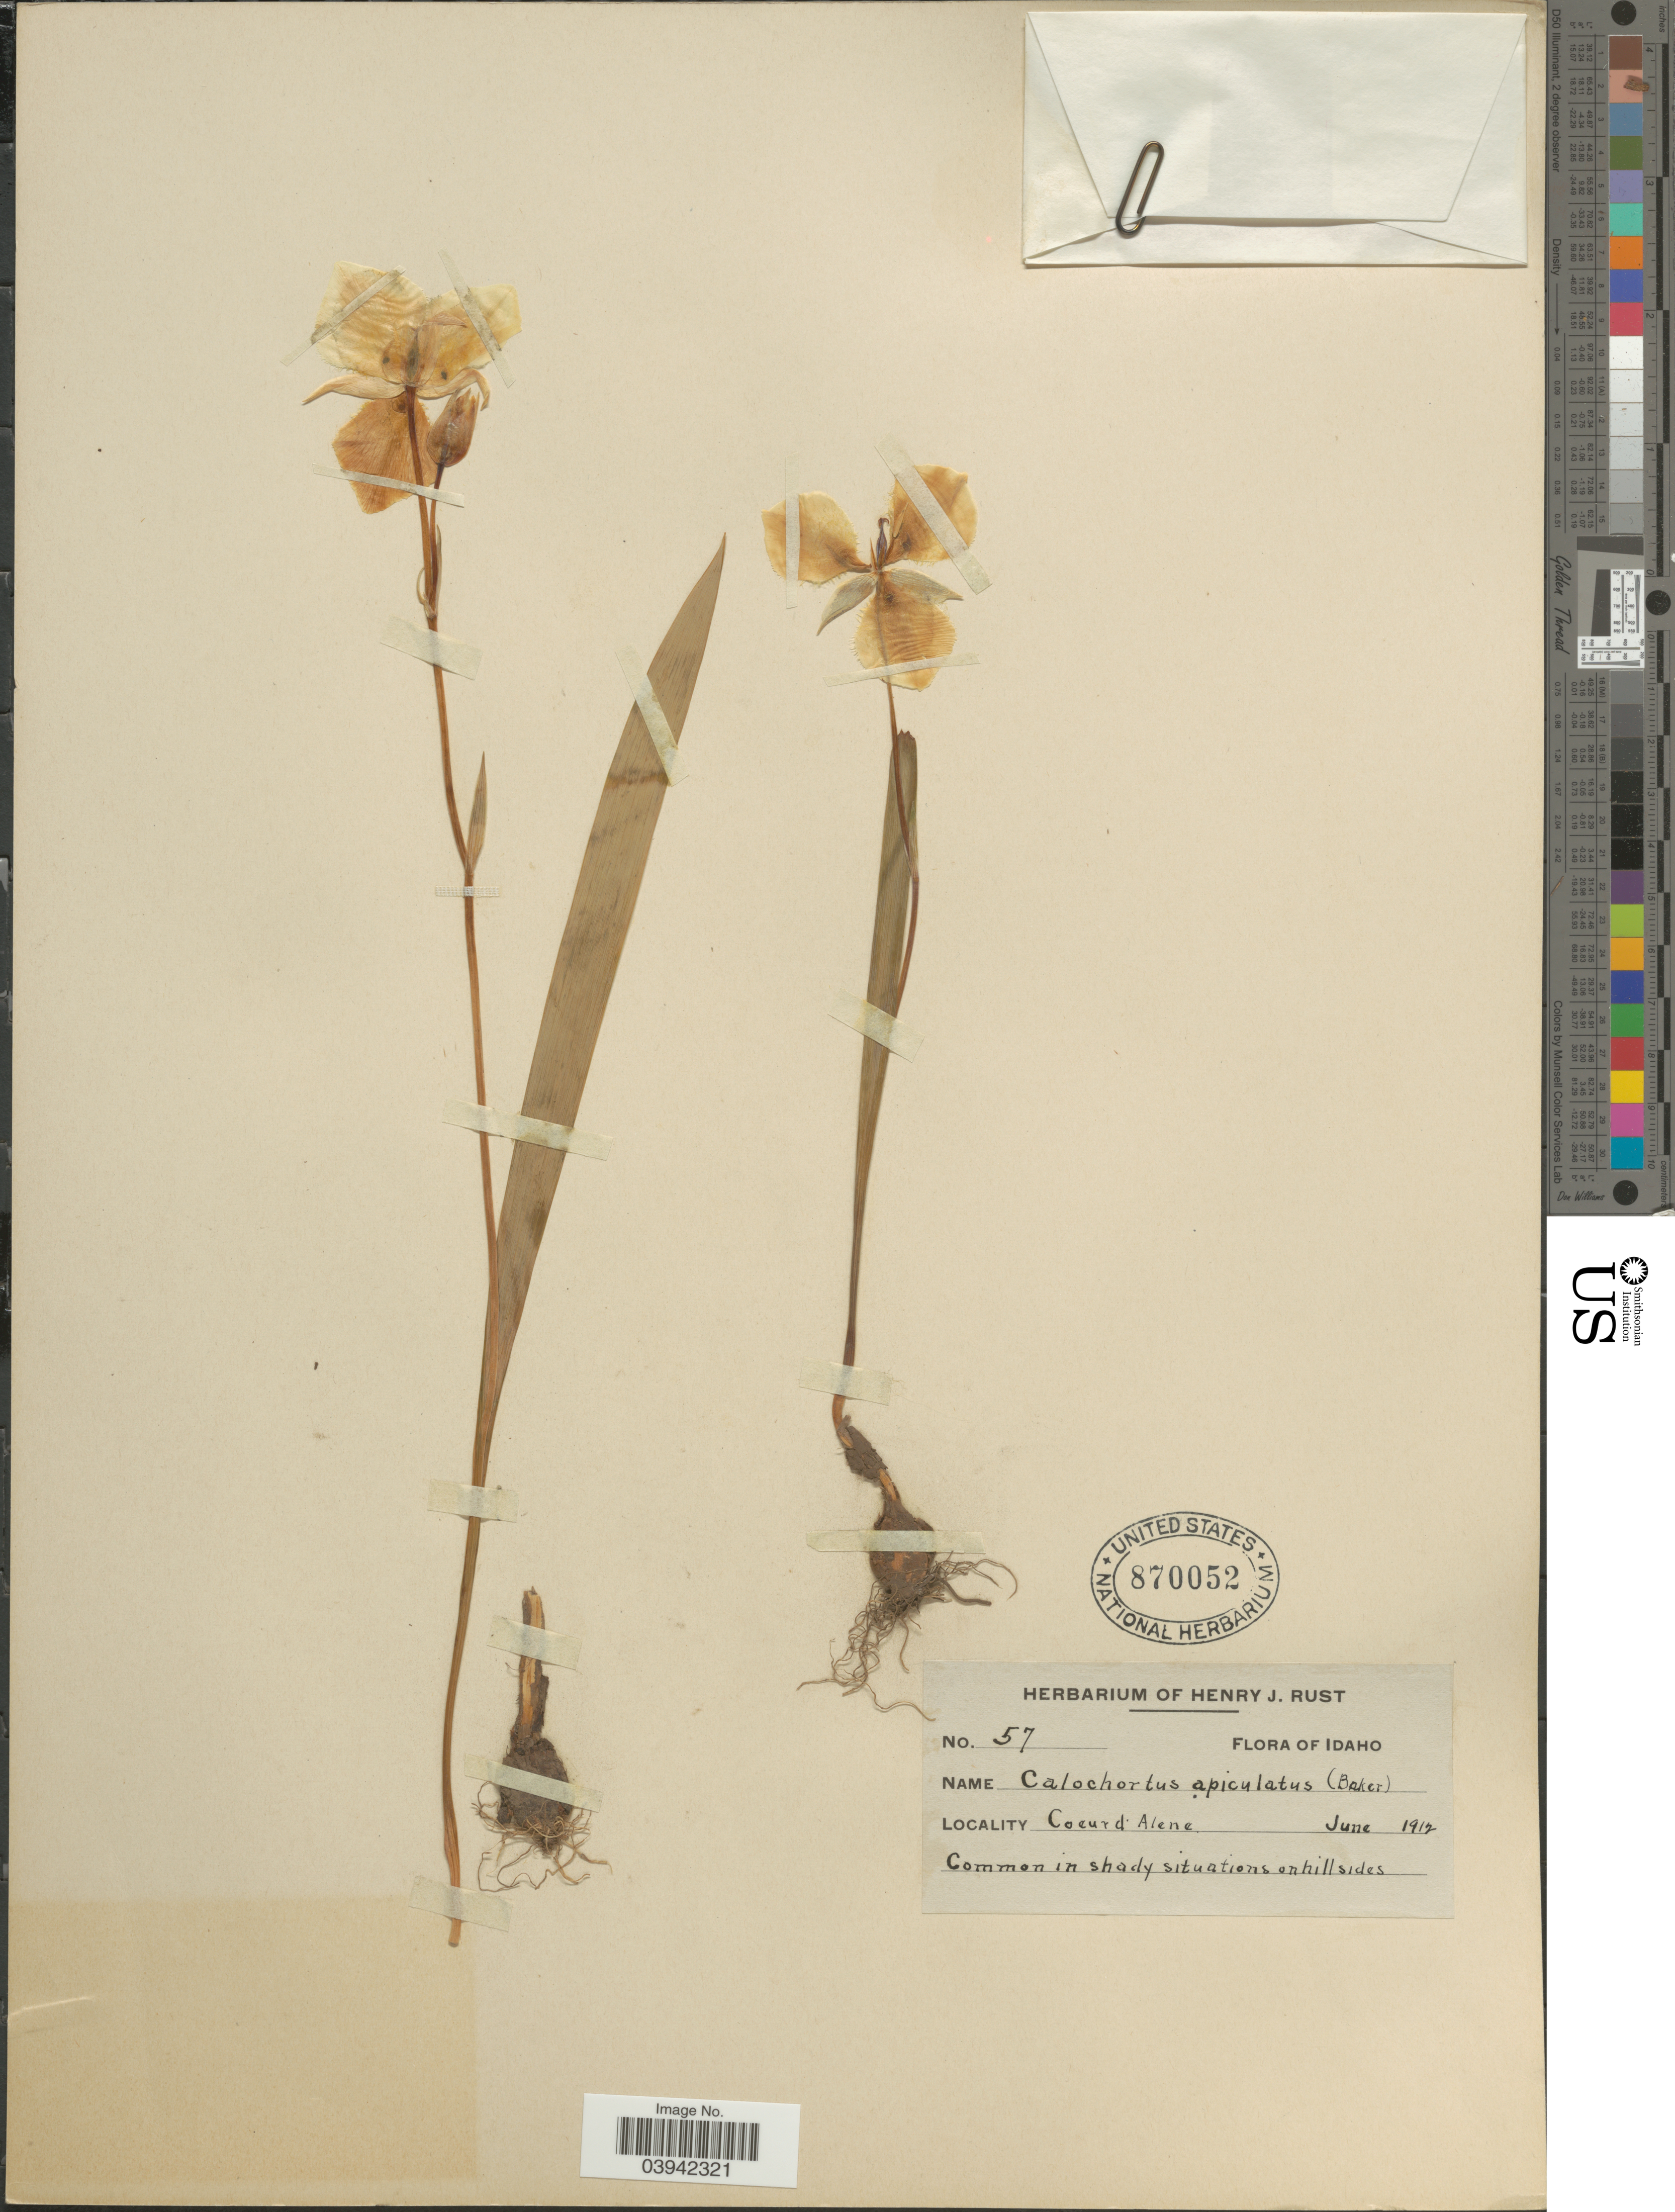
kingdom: Plantae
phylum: Tracheophyta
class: Liliopsida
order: Liliales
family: Liliaceae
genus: Calochortus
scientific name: Calochortus apiculatus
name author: Baker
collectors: ex herb. Henry J. Rust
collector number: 57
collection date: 1912-06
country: United States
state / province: Idaho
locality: Coeur d'Alene.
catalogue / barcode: US 870052